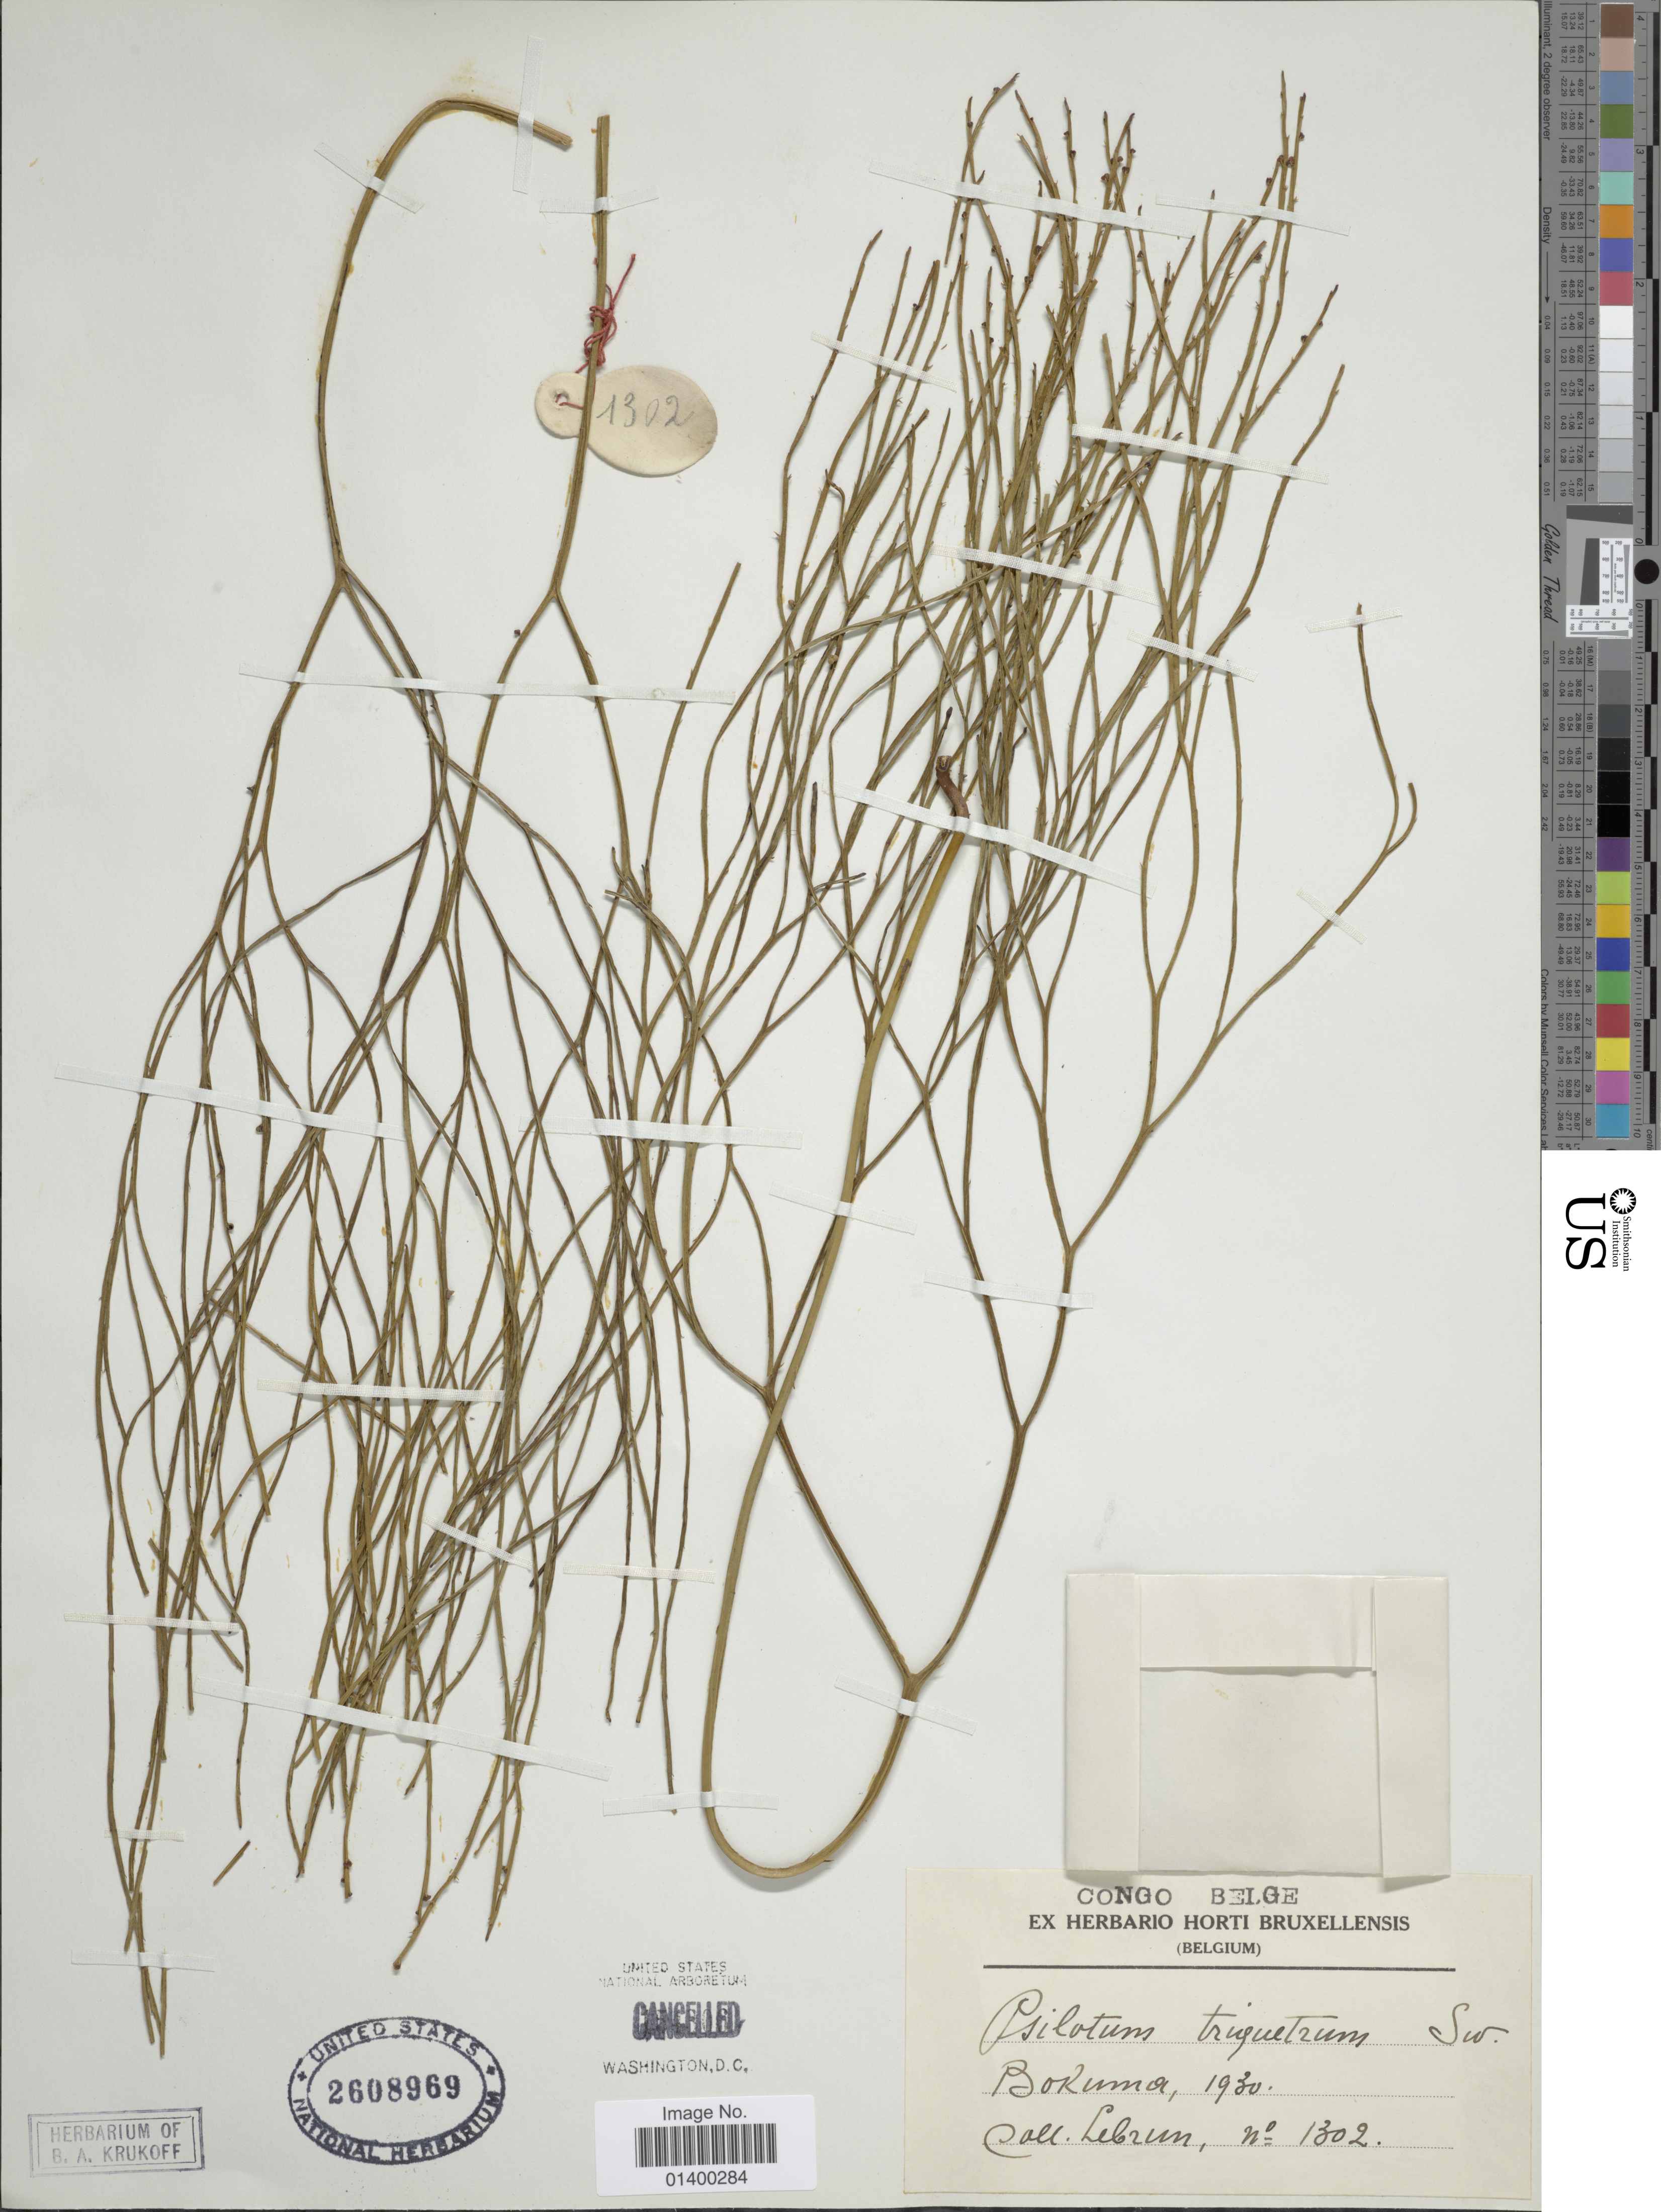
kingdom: Plantae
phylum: Tracheophyta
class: Polypodiopsida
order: Psilotales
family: Psilotaceae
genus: Psilotum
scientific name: Psilotum nudum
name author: (L.) P. Beauv.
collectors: J.A. Lebrun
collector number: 1302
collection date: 1930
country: Congo, Democratic Republic of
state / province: Equateur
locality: Congo Belge: Bokuma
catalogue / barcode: US 2608969